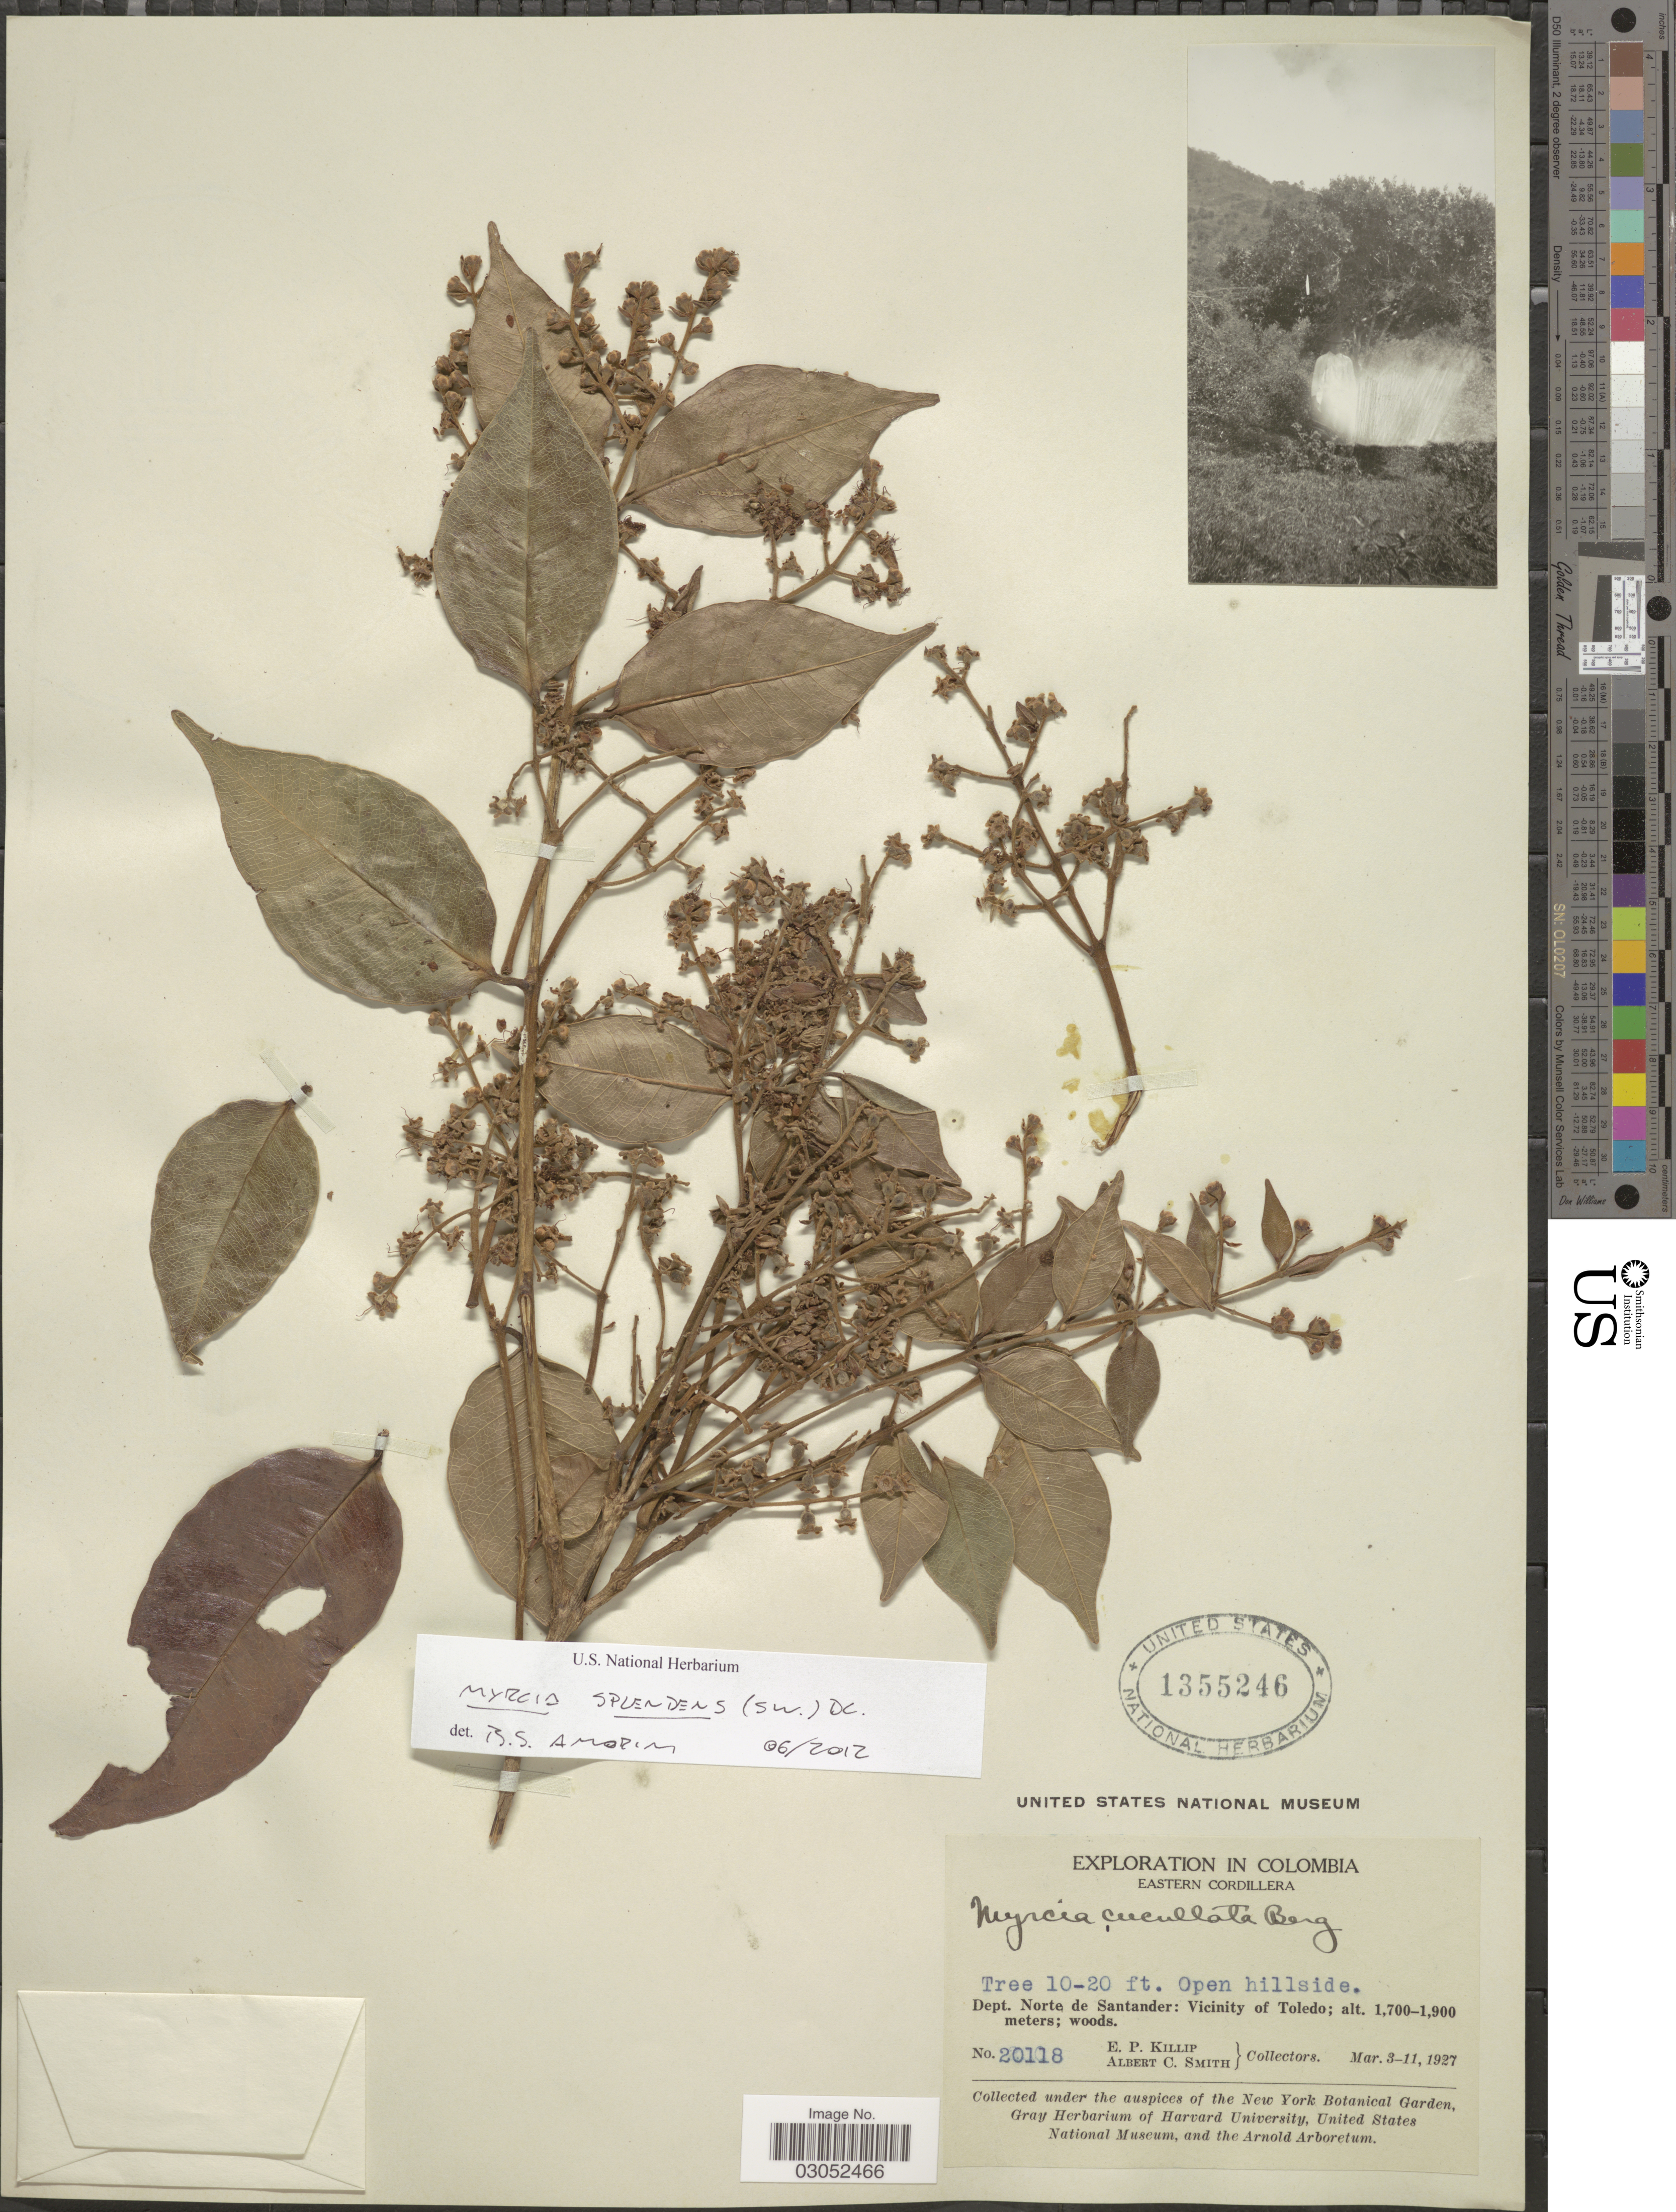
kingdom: Plantae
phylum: Tracheophyta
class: Magnoliopsida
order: Myrtales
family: Myrtaceae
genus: Myrcia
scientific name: Myrcia splendens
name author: (Sw.) DC.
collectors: E. P. Killip & A. C. Smith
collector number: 20118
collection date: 1927-03-03/1927-03-11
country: Colombia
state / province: Norte de Santander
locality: Eastern Cordillera. Dept. Norte de Santander: Vicinity of Toledo.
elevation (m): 1700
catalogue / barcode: US 1355246